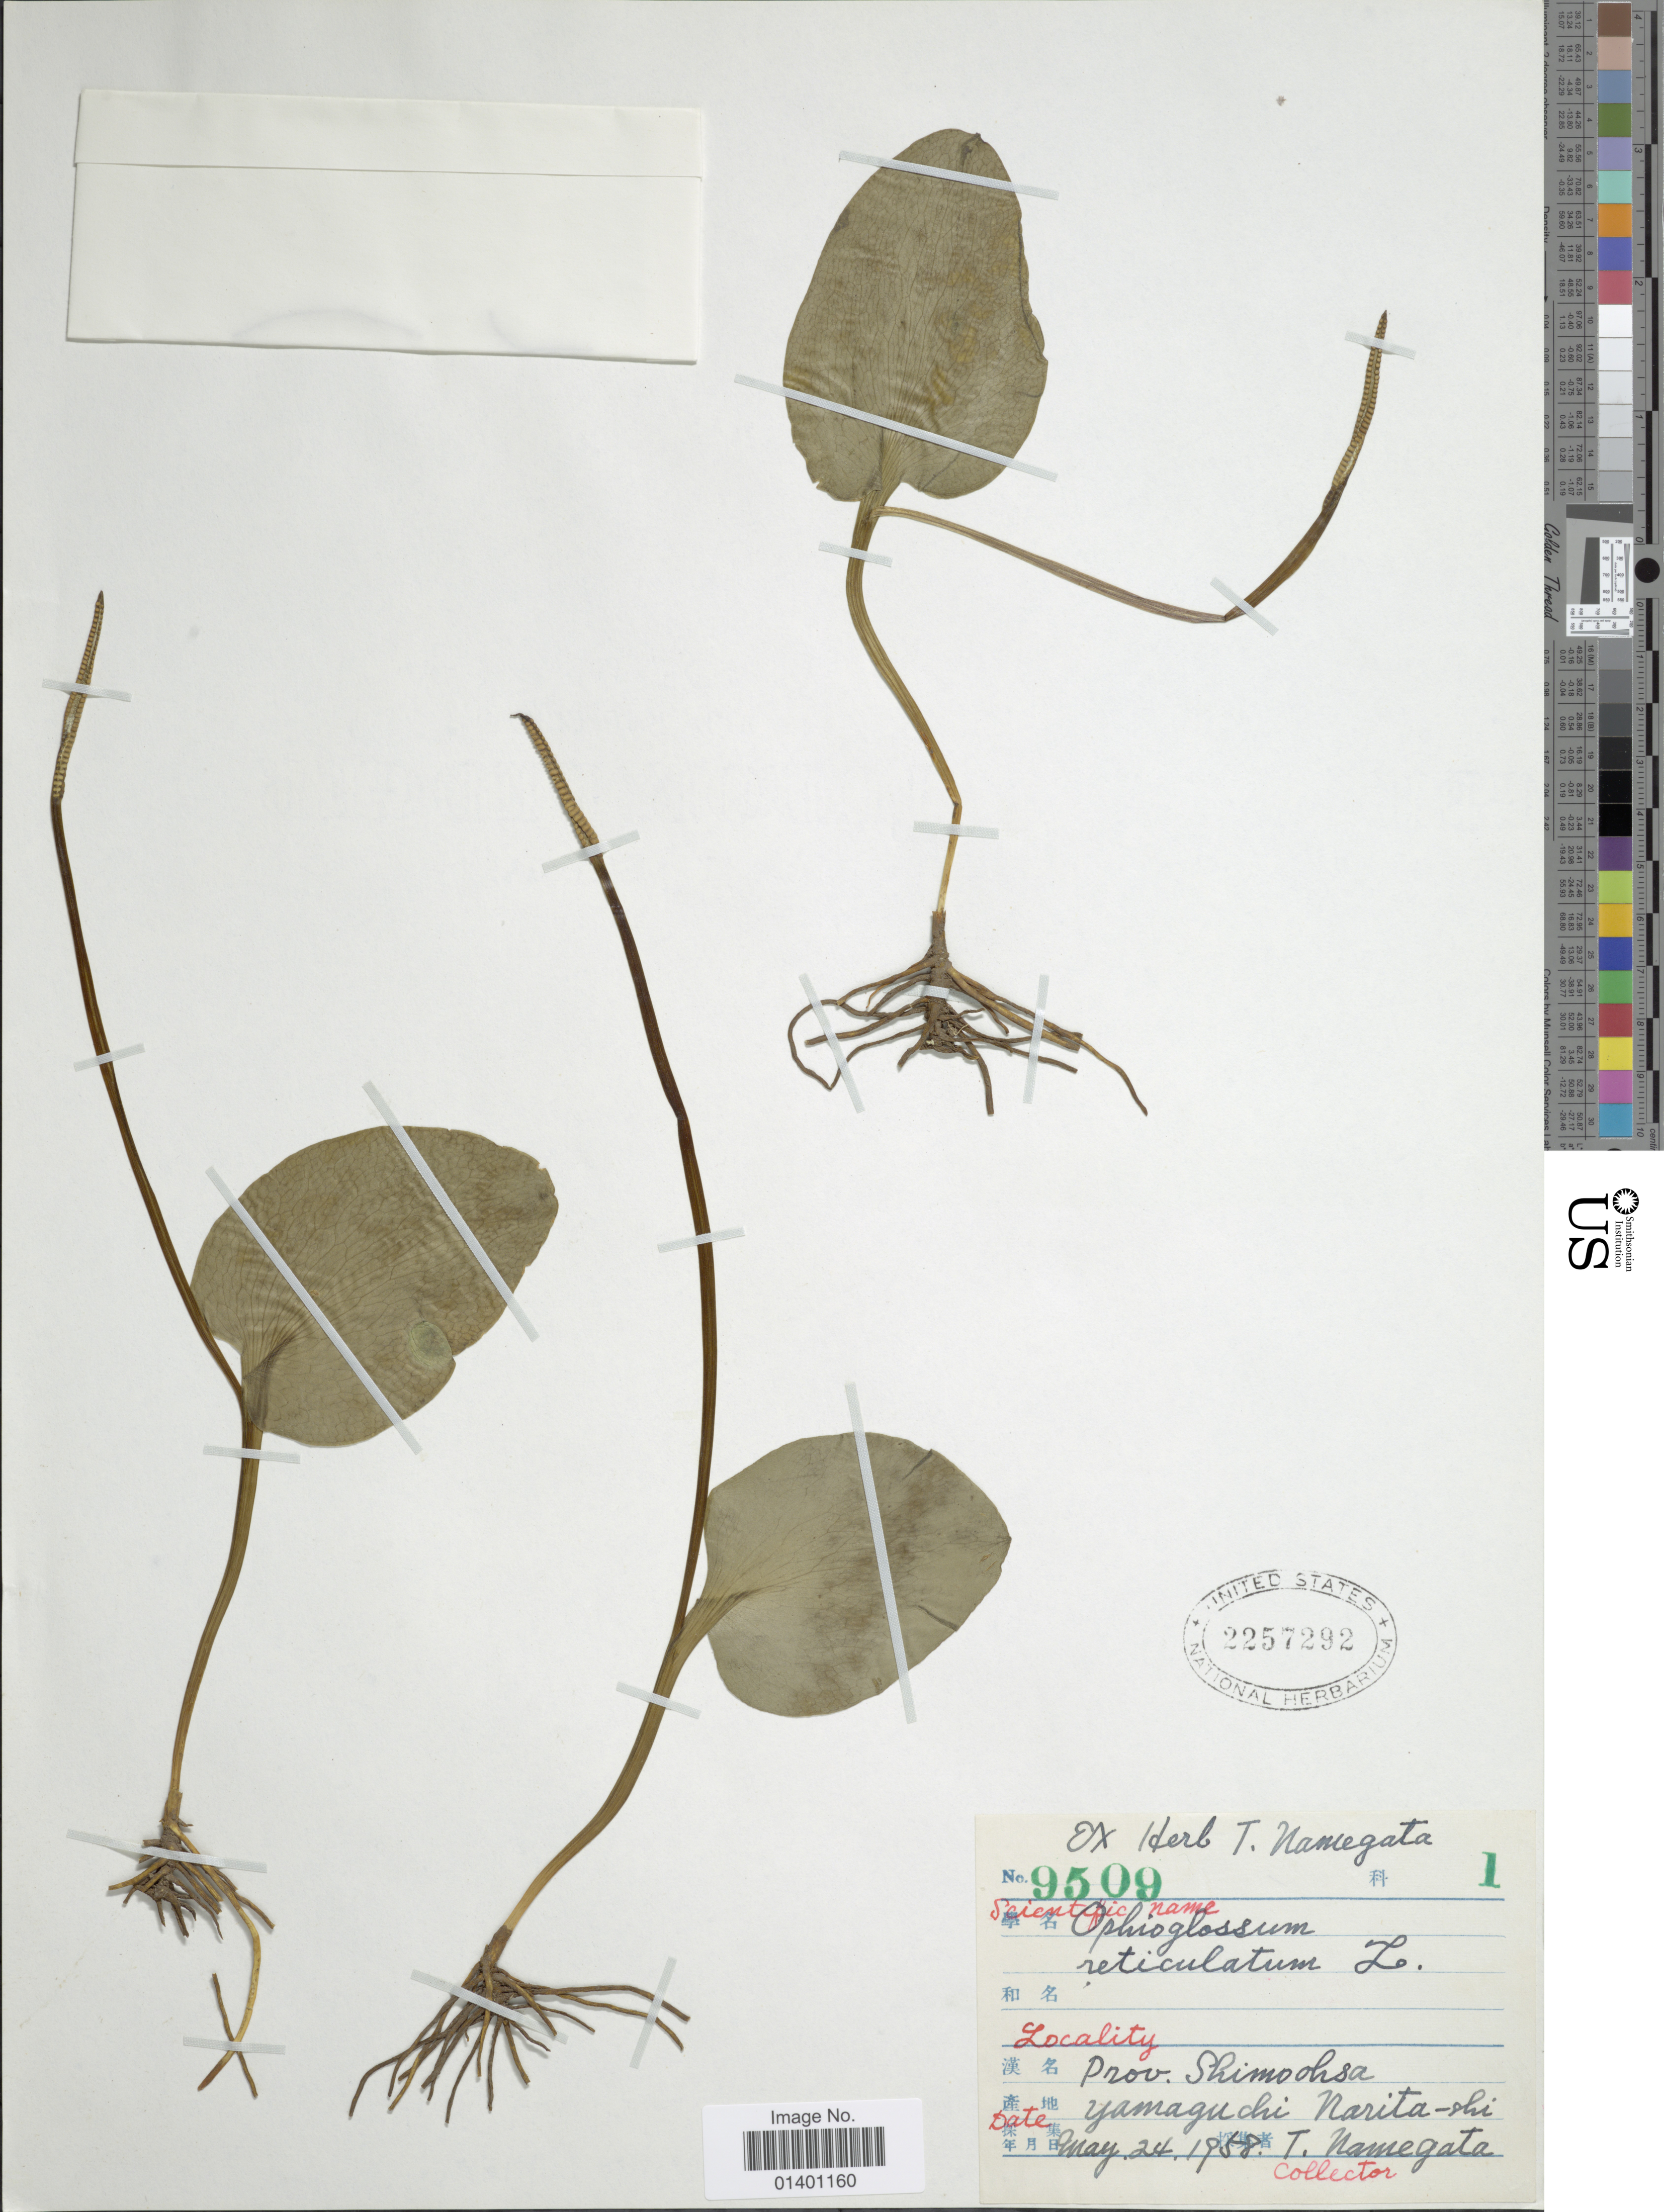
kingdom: Plantae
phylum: Tracheophyta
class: Polypodiopsida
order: Ophioglossales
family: Ophioglossaceae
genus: Ophioglossum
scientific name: Ophioglossum reticulatum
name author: L.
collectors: T. Namegata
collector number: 9509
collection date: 1958-05-24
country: Japan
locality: Prov. Shimohsa, Yamaguchi Narita-shi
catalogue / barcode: US 2257292